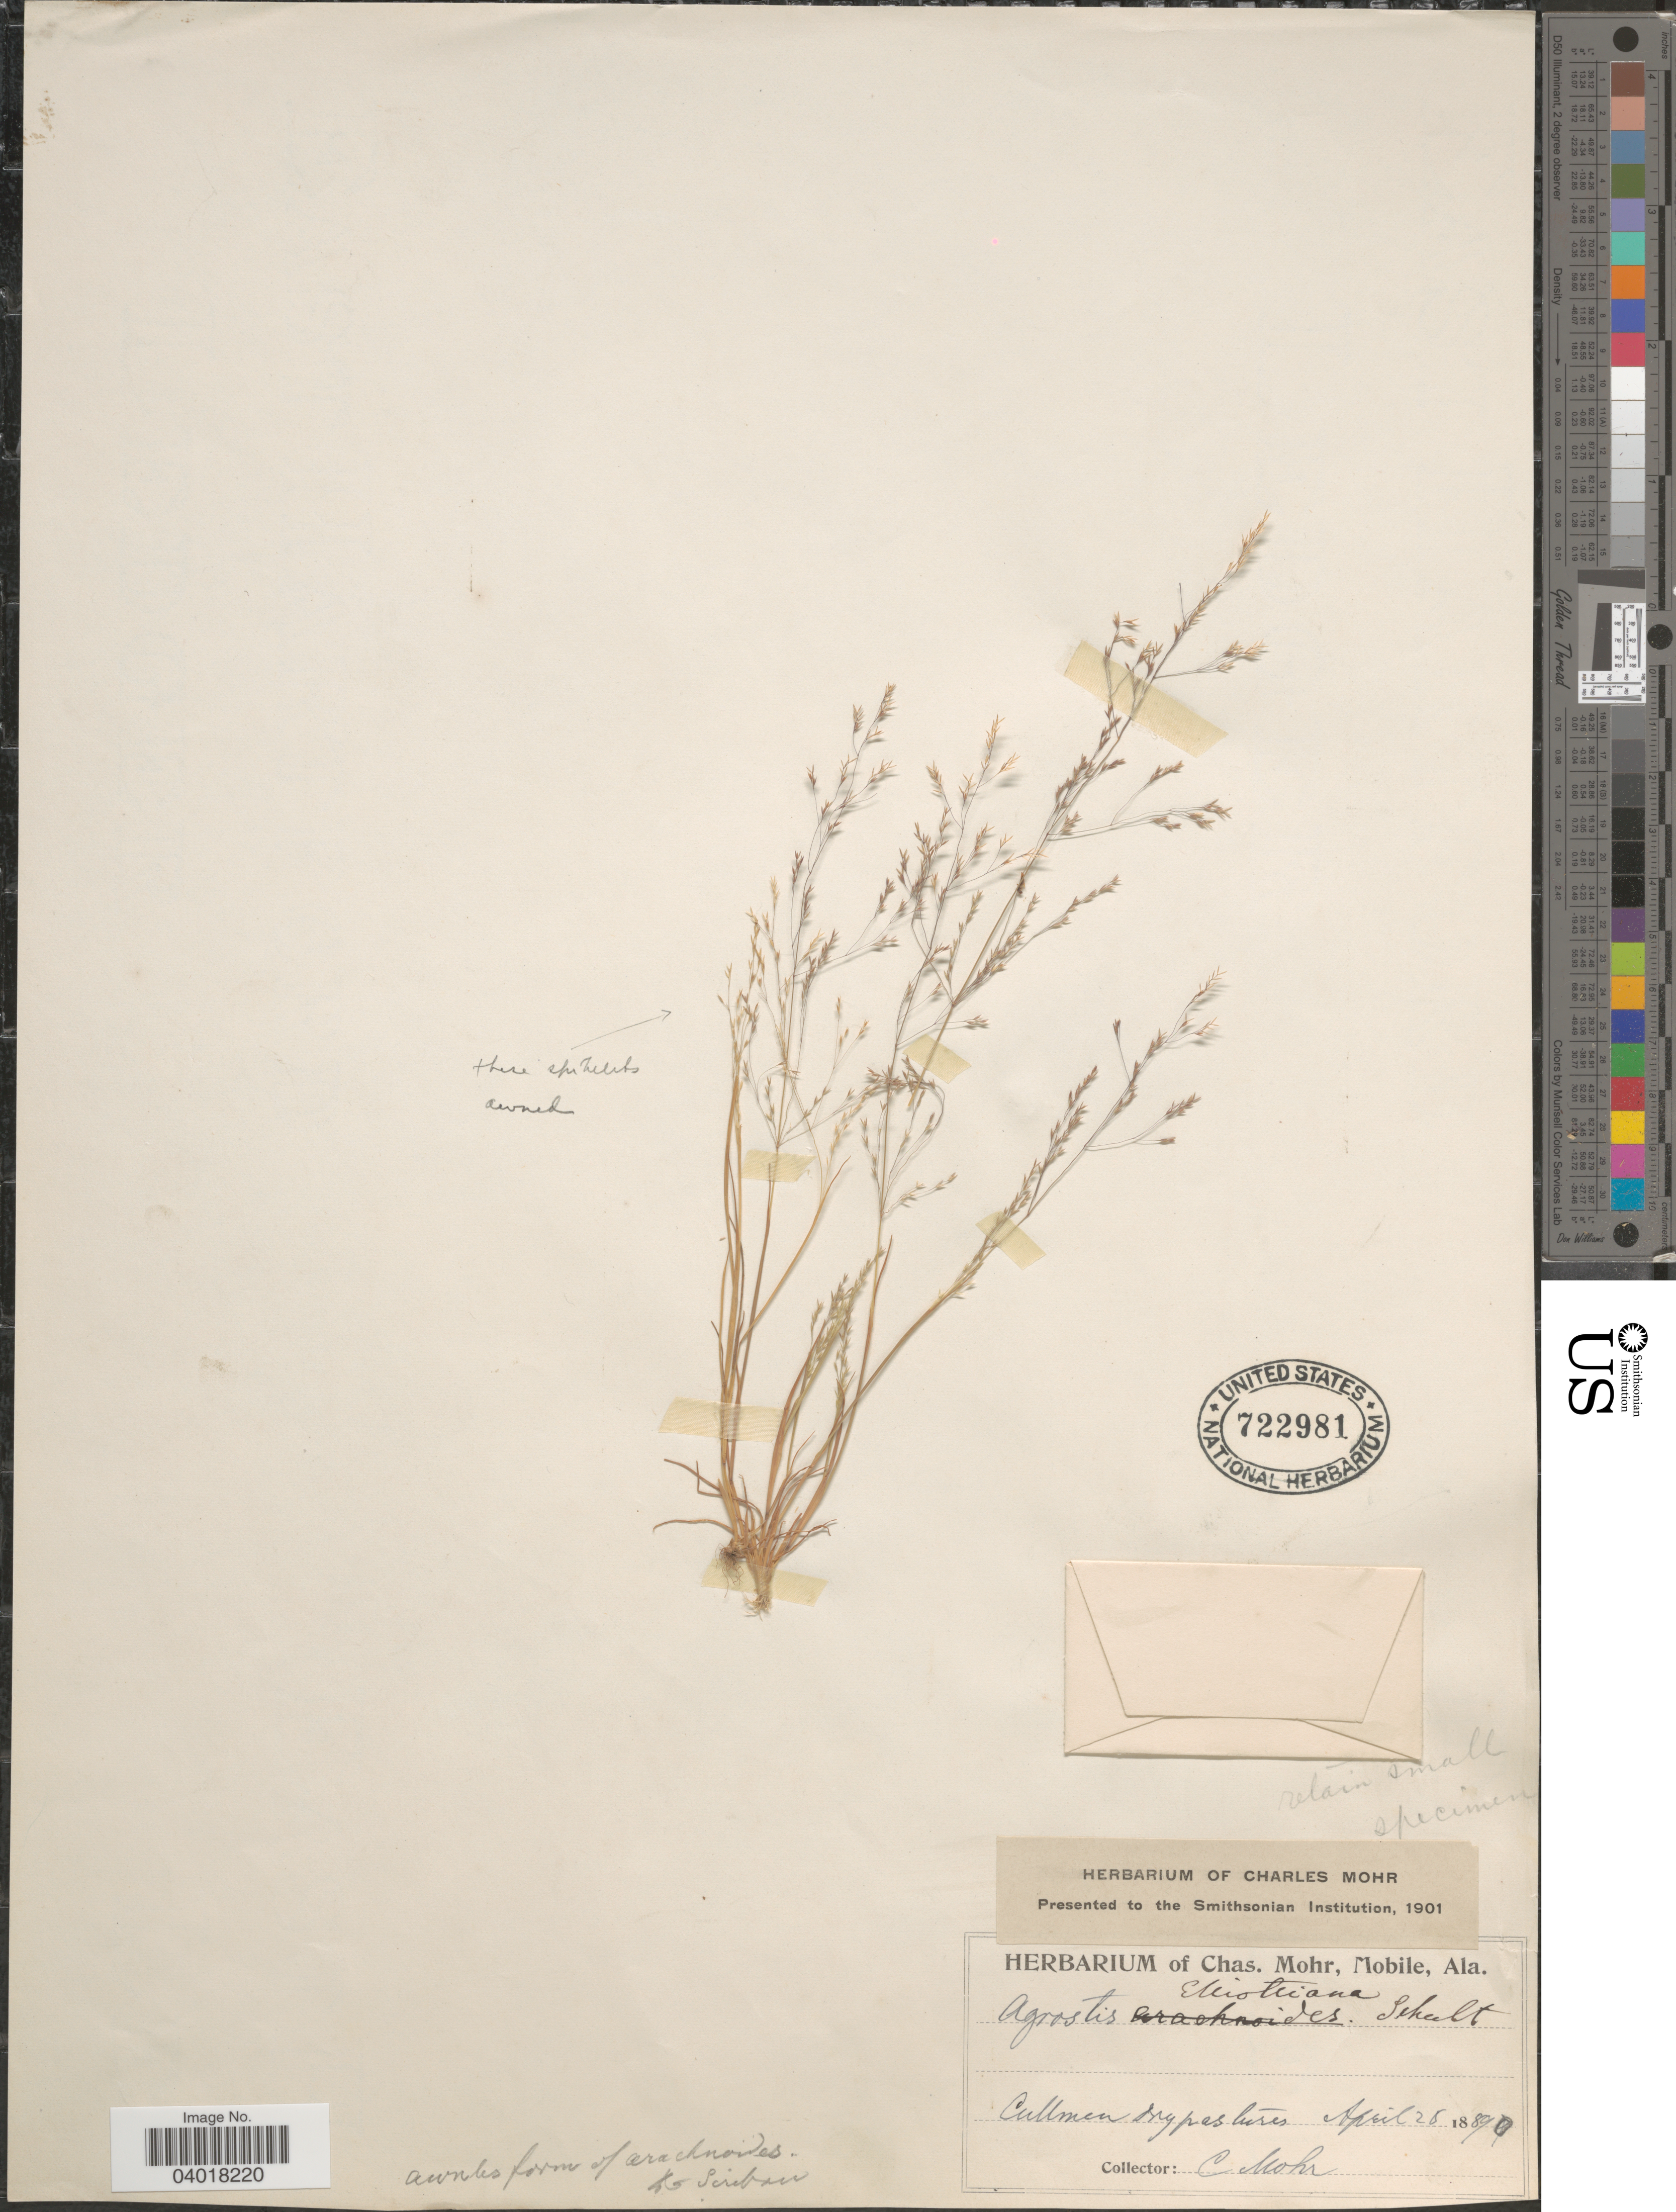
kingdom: Plantae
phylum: Tracheophyta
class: Liliopsida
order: Poales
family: Poaceae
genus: Agrostis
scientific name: Agrostis elliottiana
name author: Schult.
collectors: C. T. Mohr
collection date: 1889-04-26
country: United States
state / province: Alabama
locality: Cullman.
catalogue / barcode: US 722981